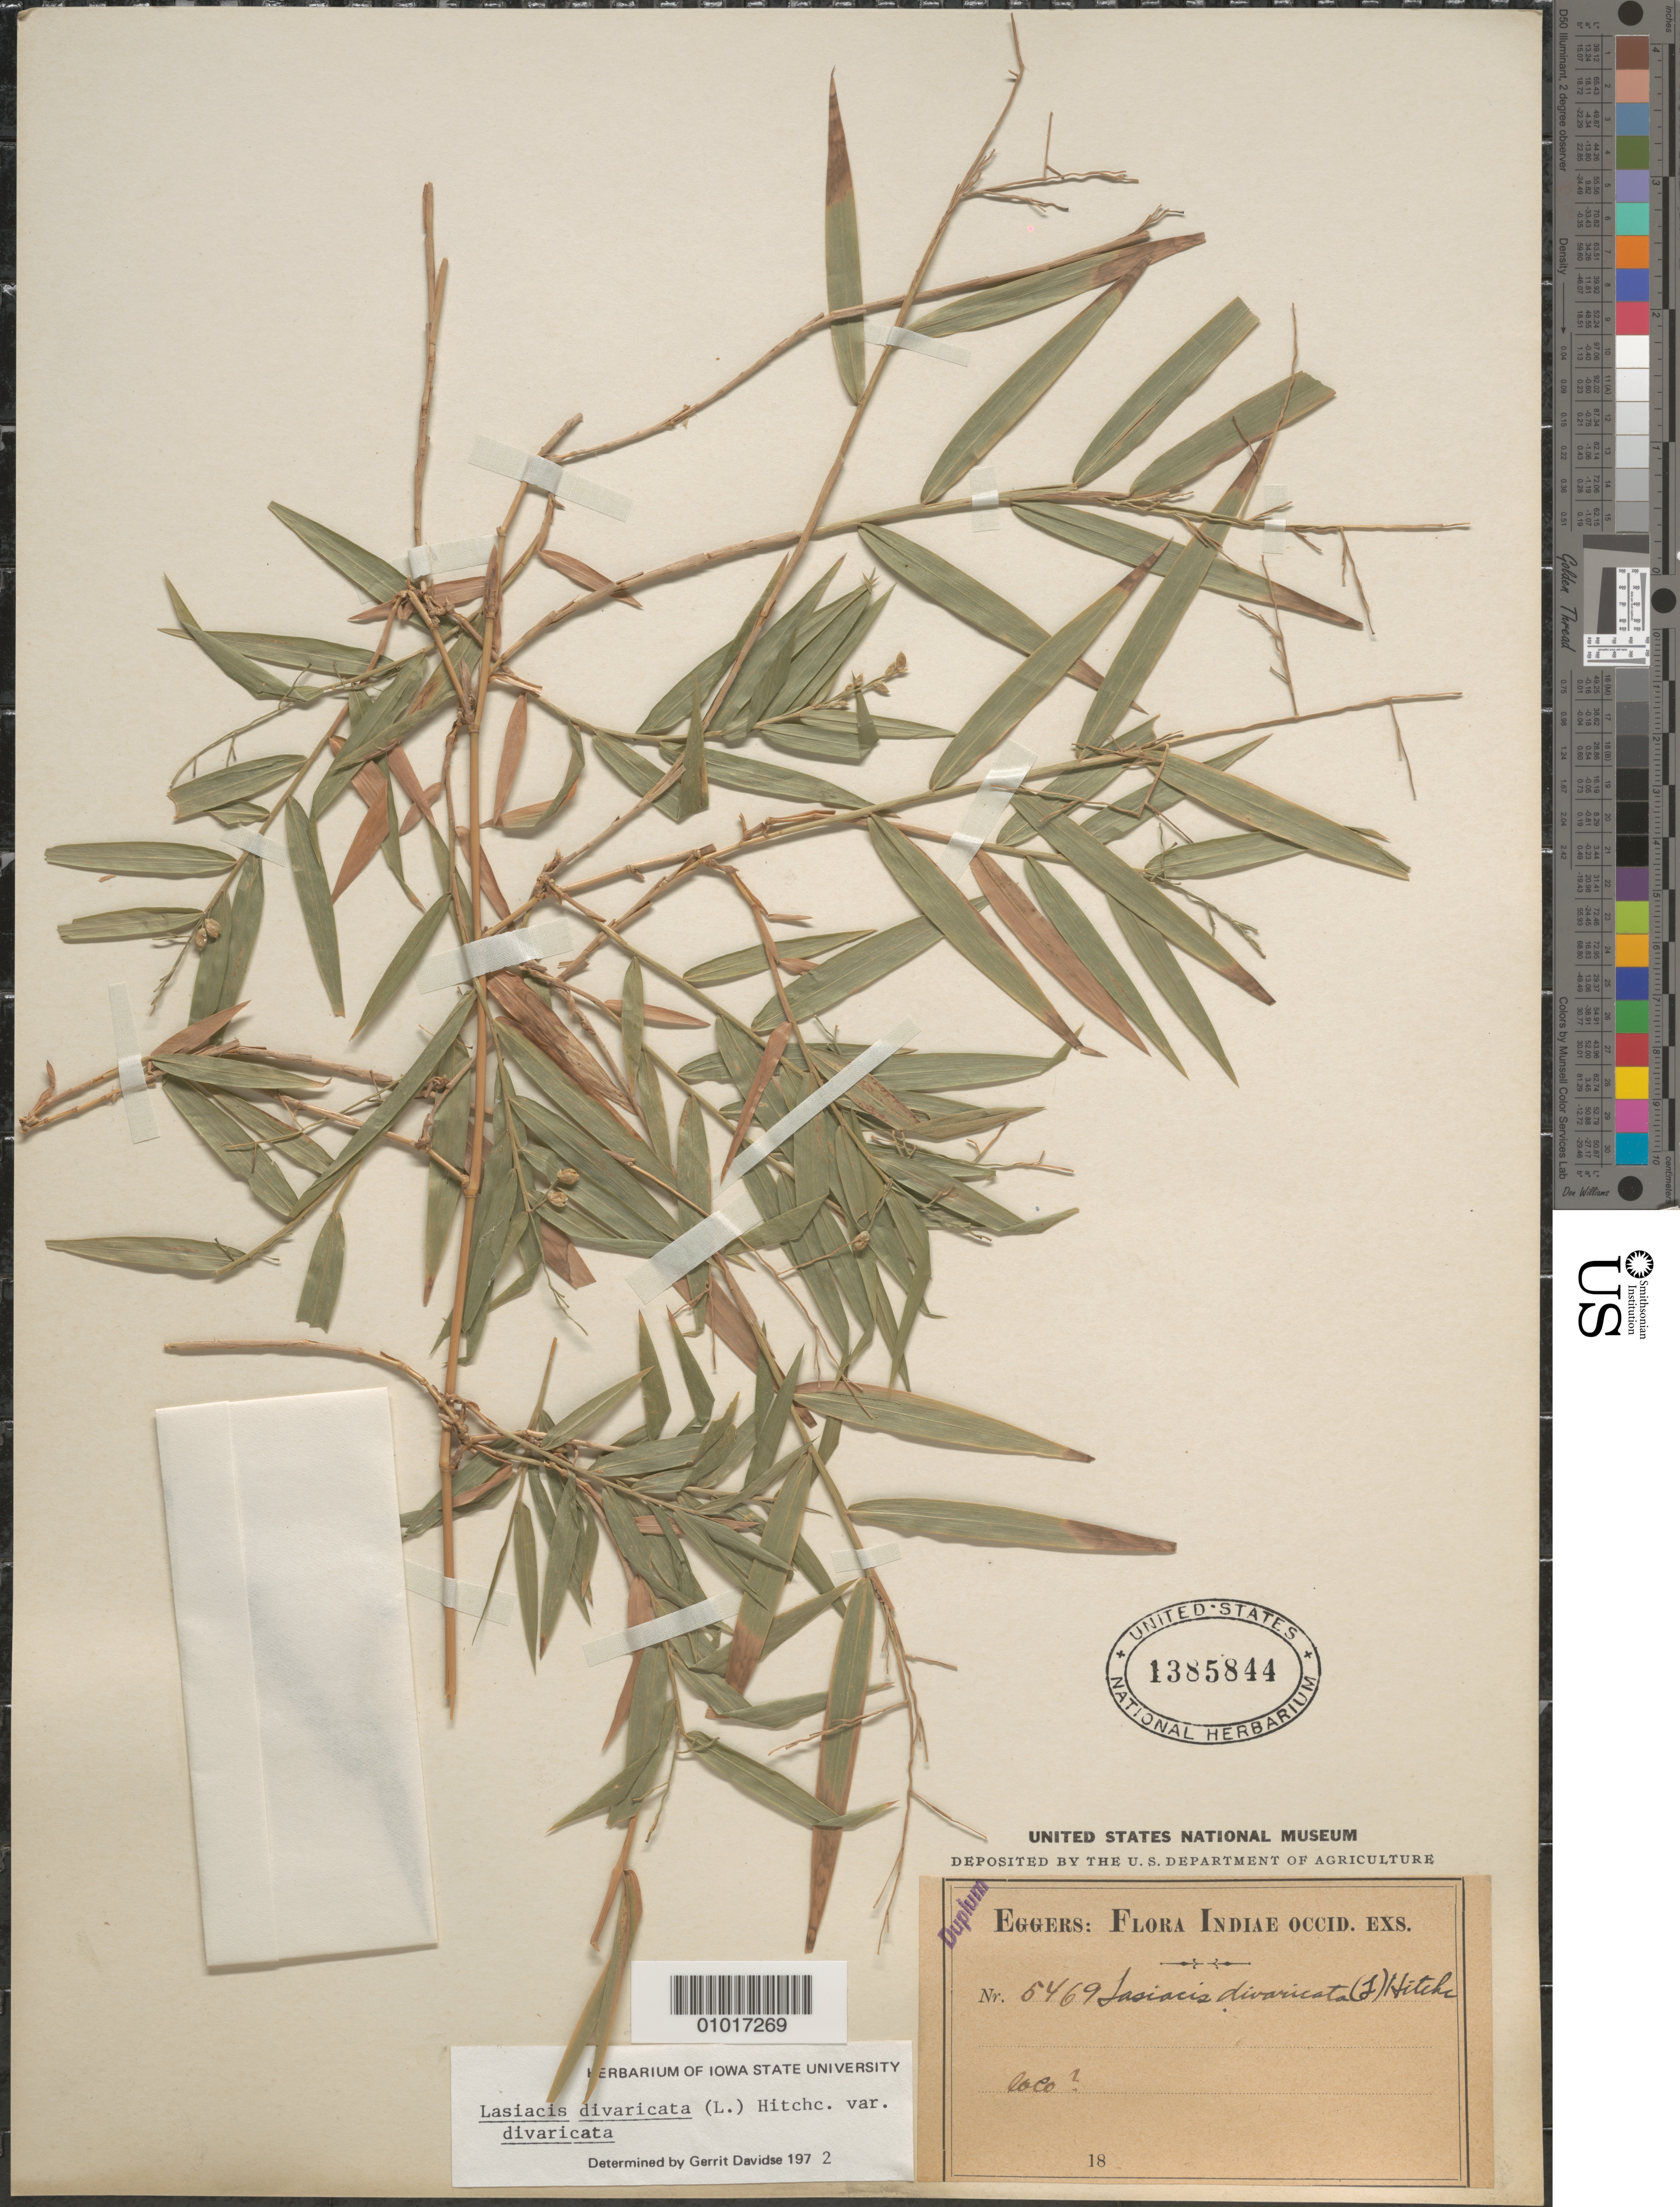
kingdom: Plantae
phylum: Tracheophyta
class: Liliopsida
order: Poales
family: Poaceae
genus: Lasiacis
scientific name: Lasiacis divaricata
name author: (L.) Hitchc.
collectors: H. F. A. von Eggers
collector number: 5469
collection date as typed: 01 Jan 1800 to 31 Dec 1899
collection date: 1800-01-01/1899-12-31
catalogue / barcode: US 1385844